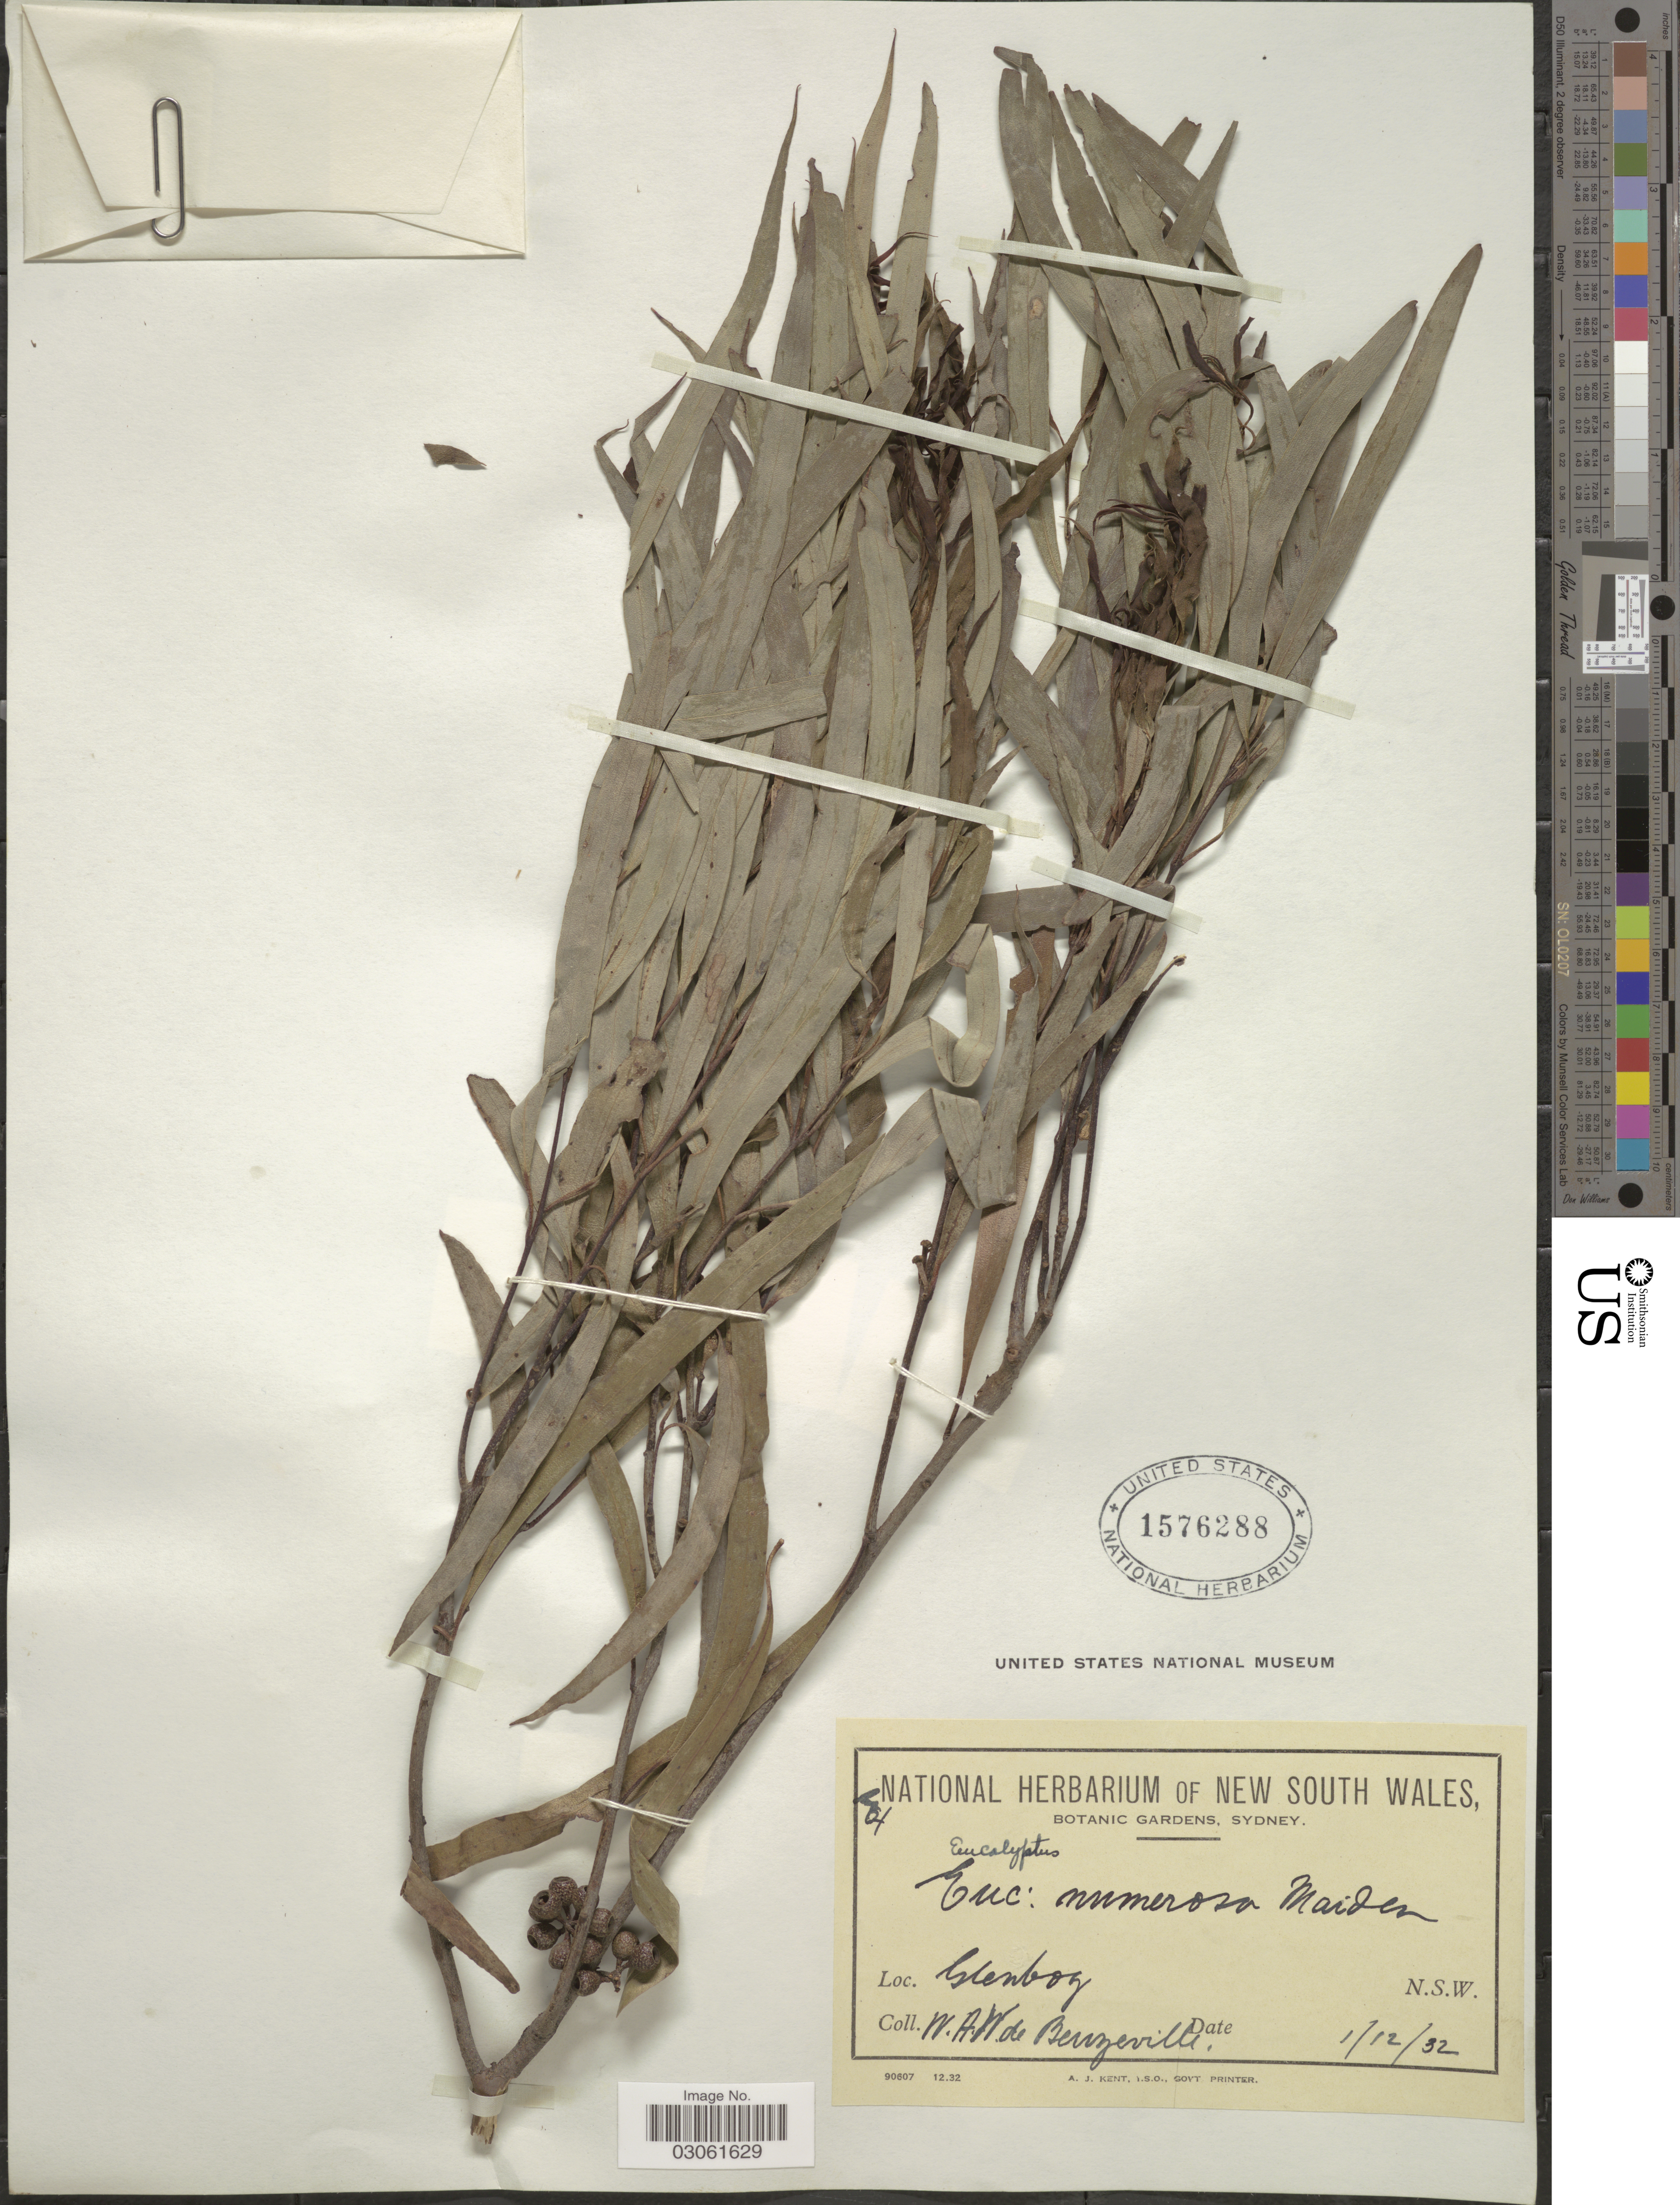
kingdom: Plantae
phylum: Tracheophyta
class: Magnoliopsida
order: Myrtales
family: Myrtaceae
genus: Eucalyptus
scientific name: Eucalyptus numerosa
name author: Maiden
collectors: W. Beuzeville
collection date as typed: Transcribed d/m/y: 1/12/32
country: Australia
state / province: New South Wales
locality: Glenbog.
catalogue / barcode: US 1576288